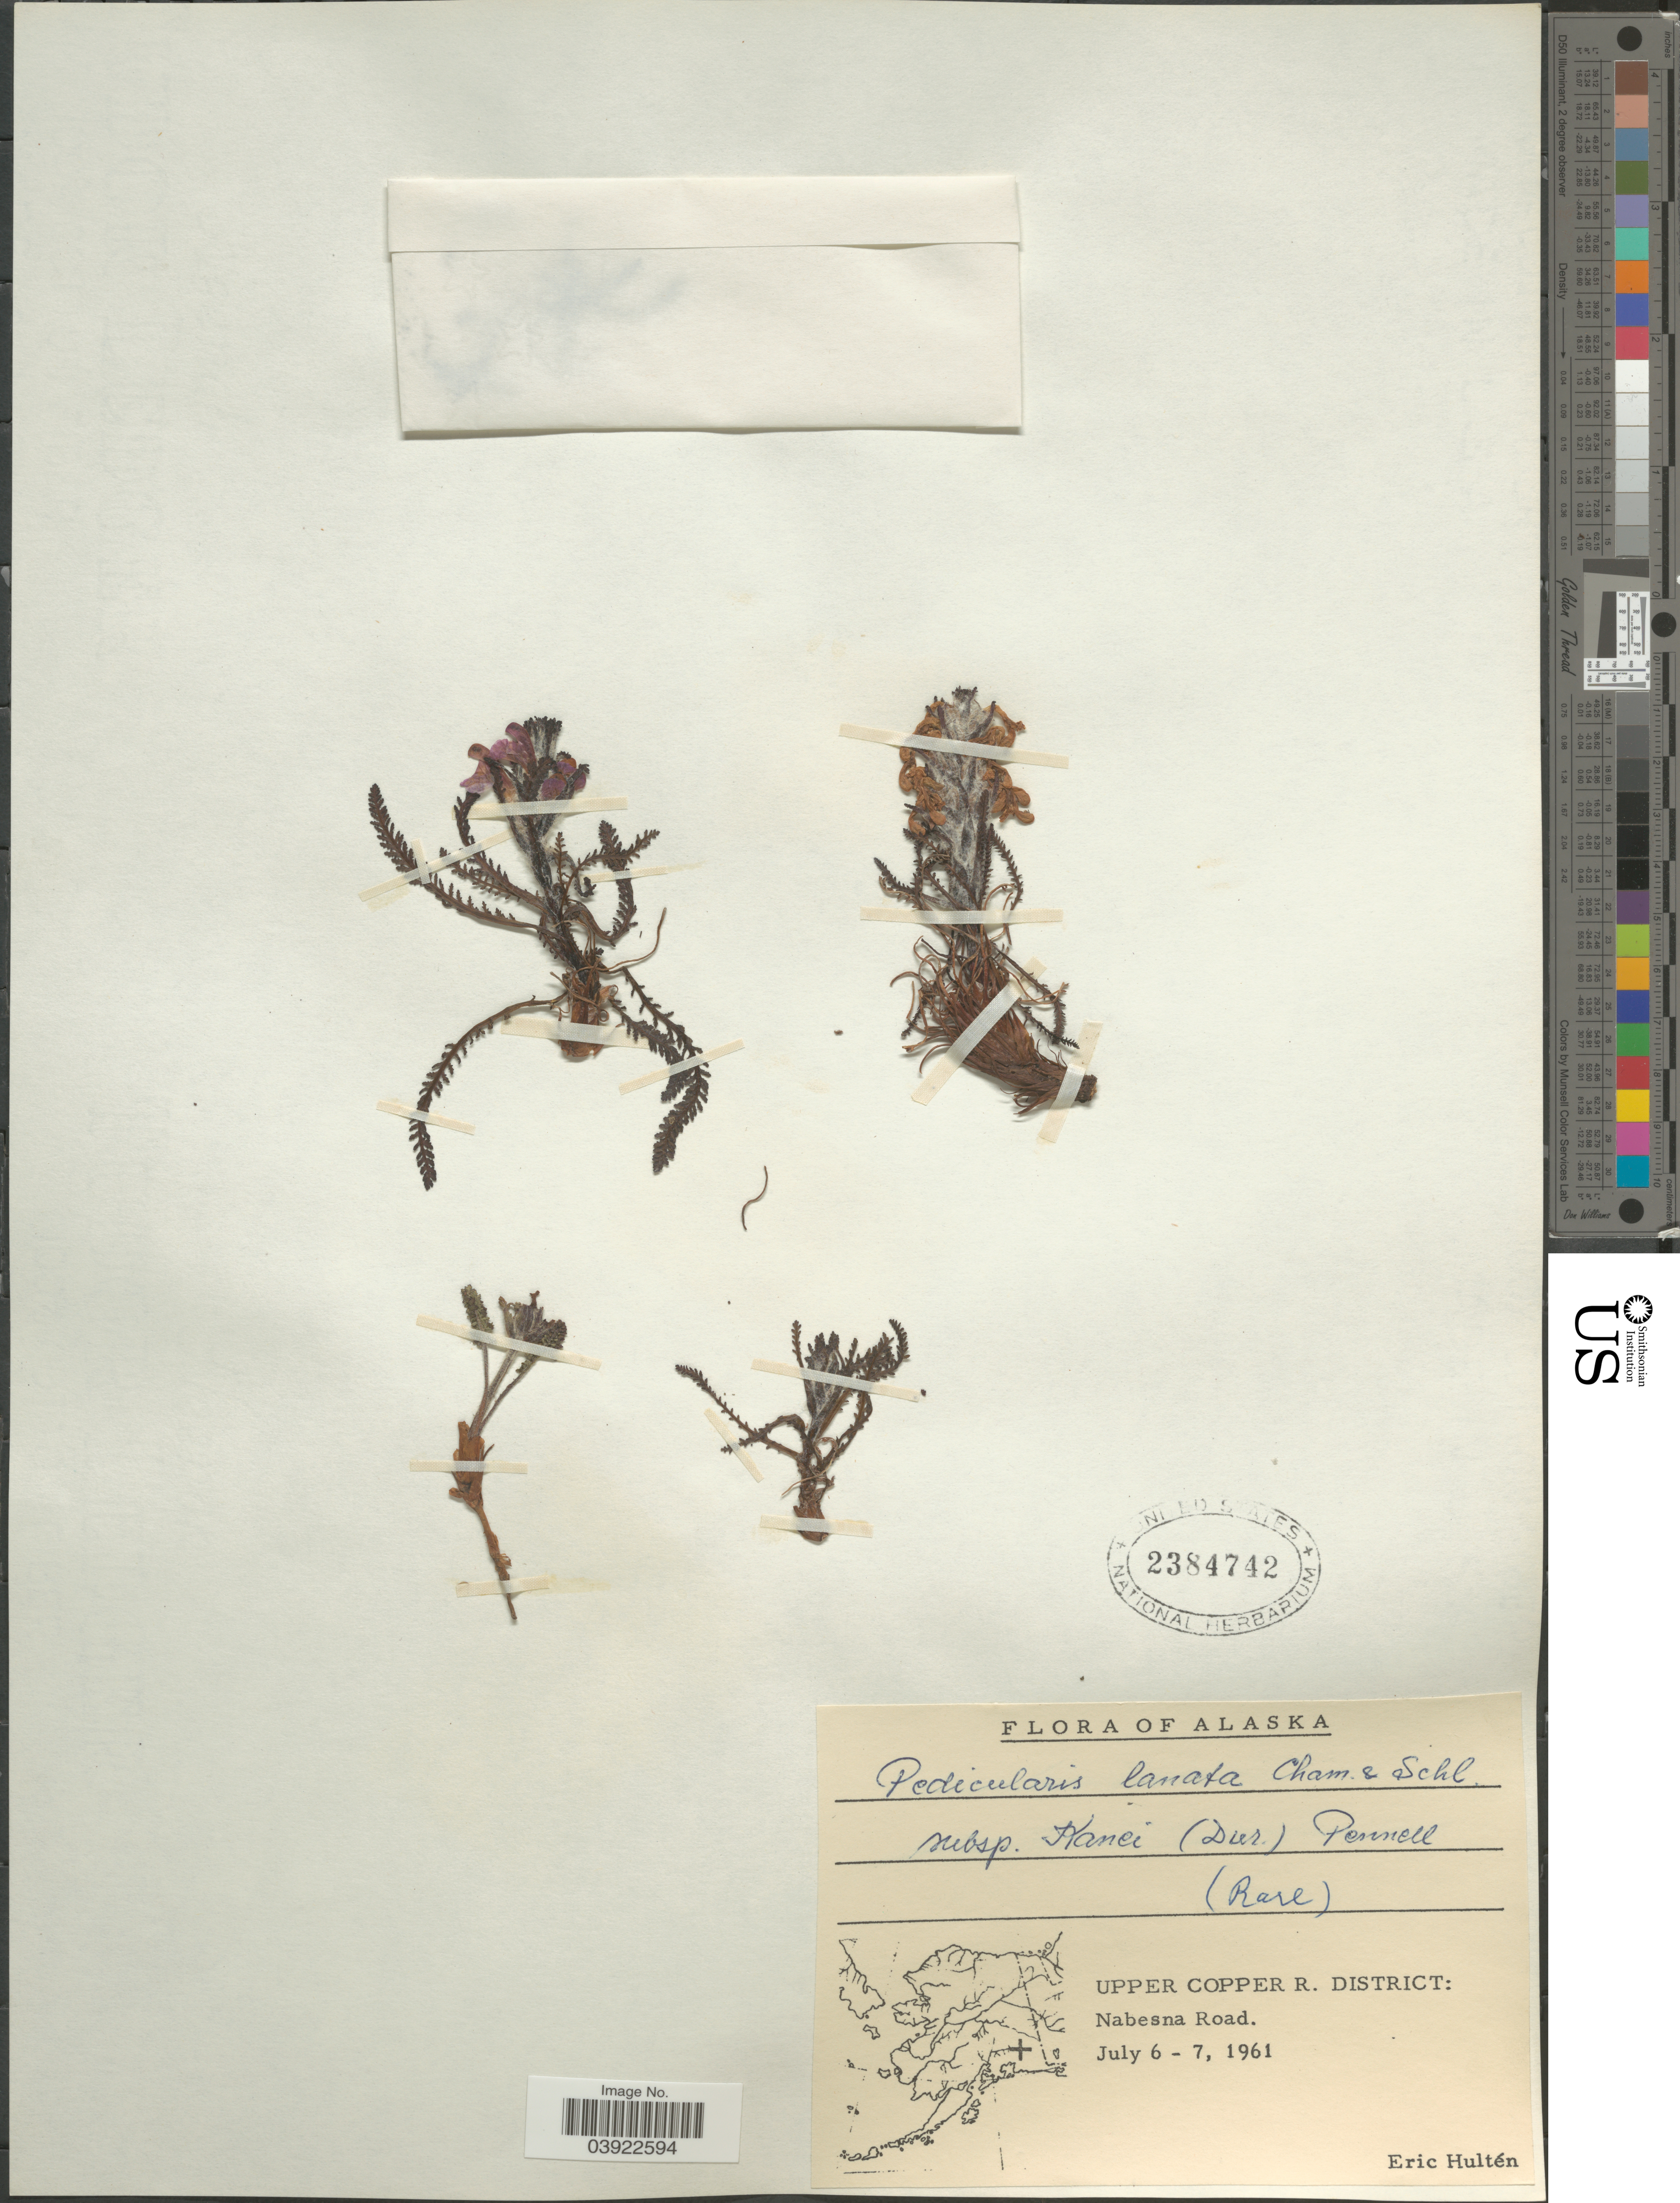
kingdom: Plantae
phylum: Tracheophyta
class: Magnoliopsida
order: Lamiales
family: Orobanchaceae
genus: Pedicularis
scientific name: Pedicularis lanata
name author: Willd. ex Cham. & Schltdl.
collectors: E. G. Hultén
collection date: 1961-07-06/1961-07-07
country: United States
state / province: Alaska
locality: Upper Copper R. District: Nabesna Road.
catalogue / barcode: US 2384742